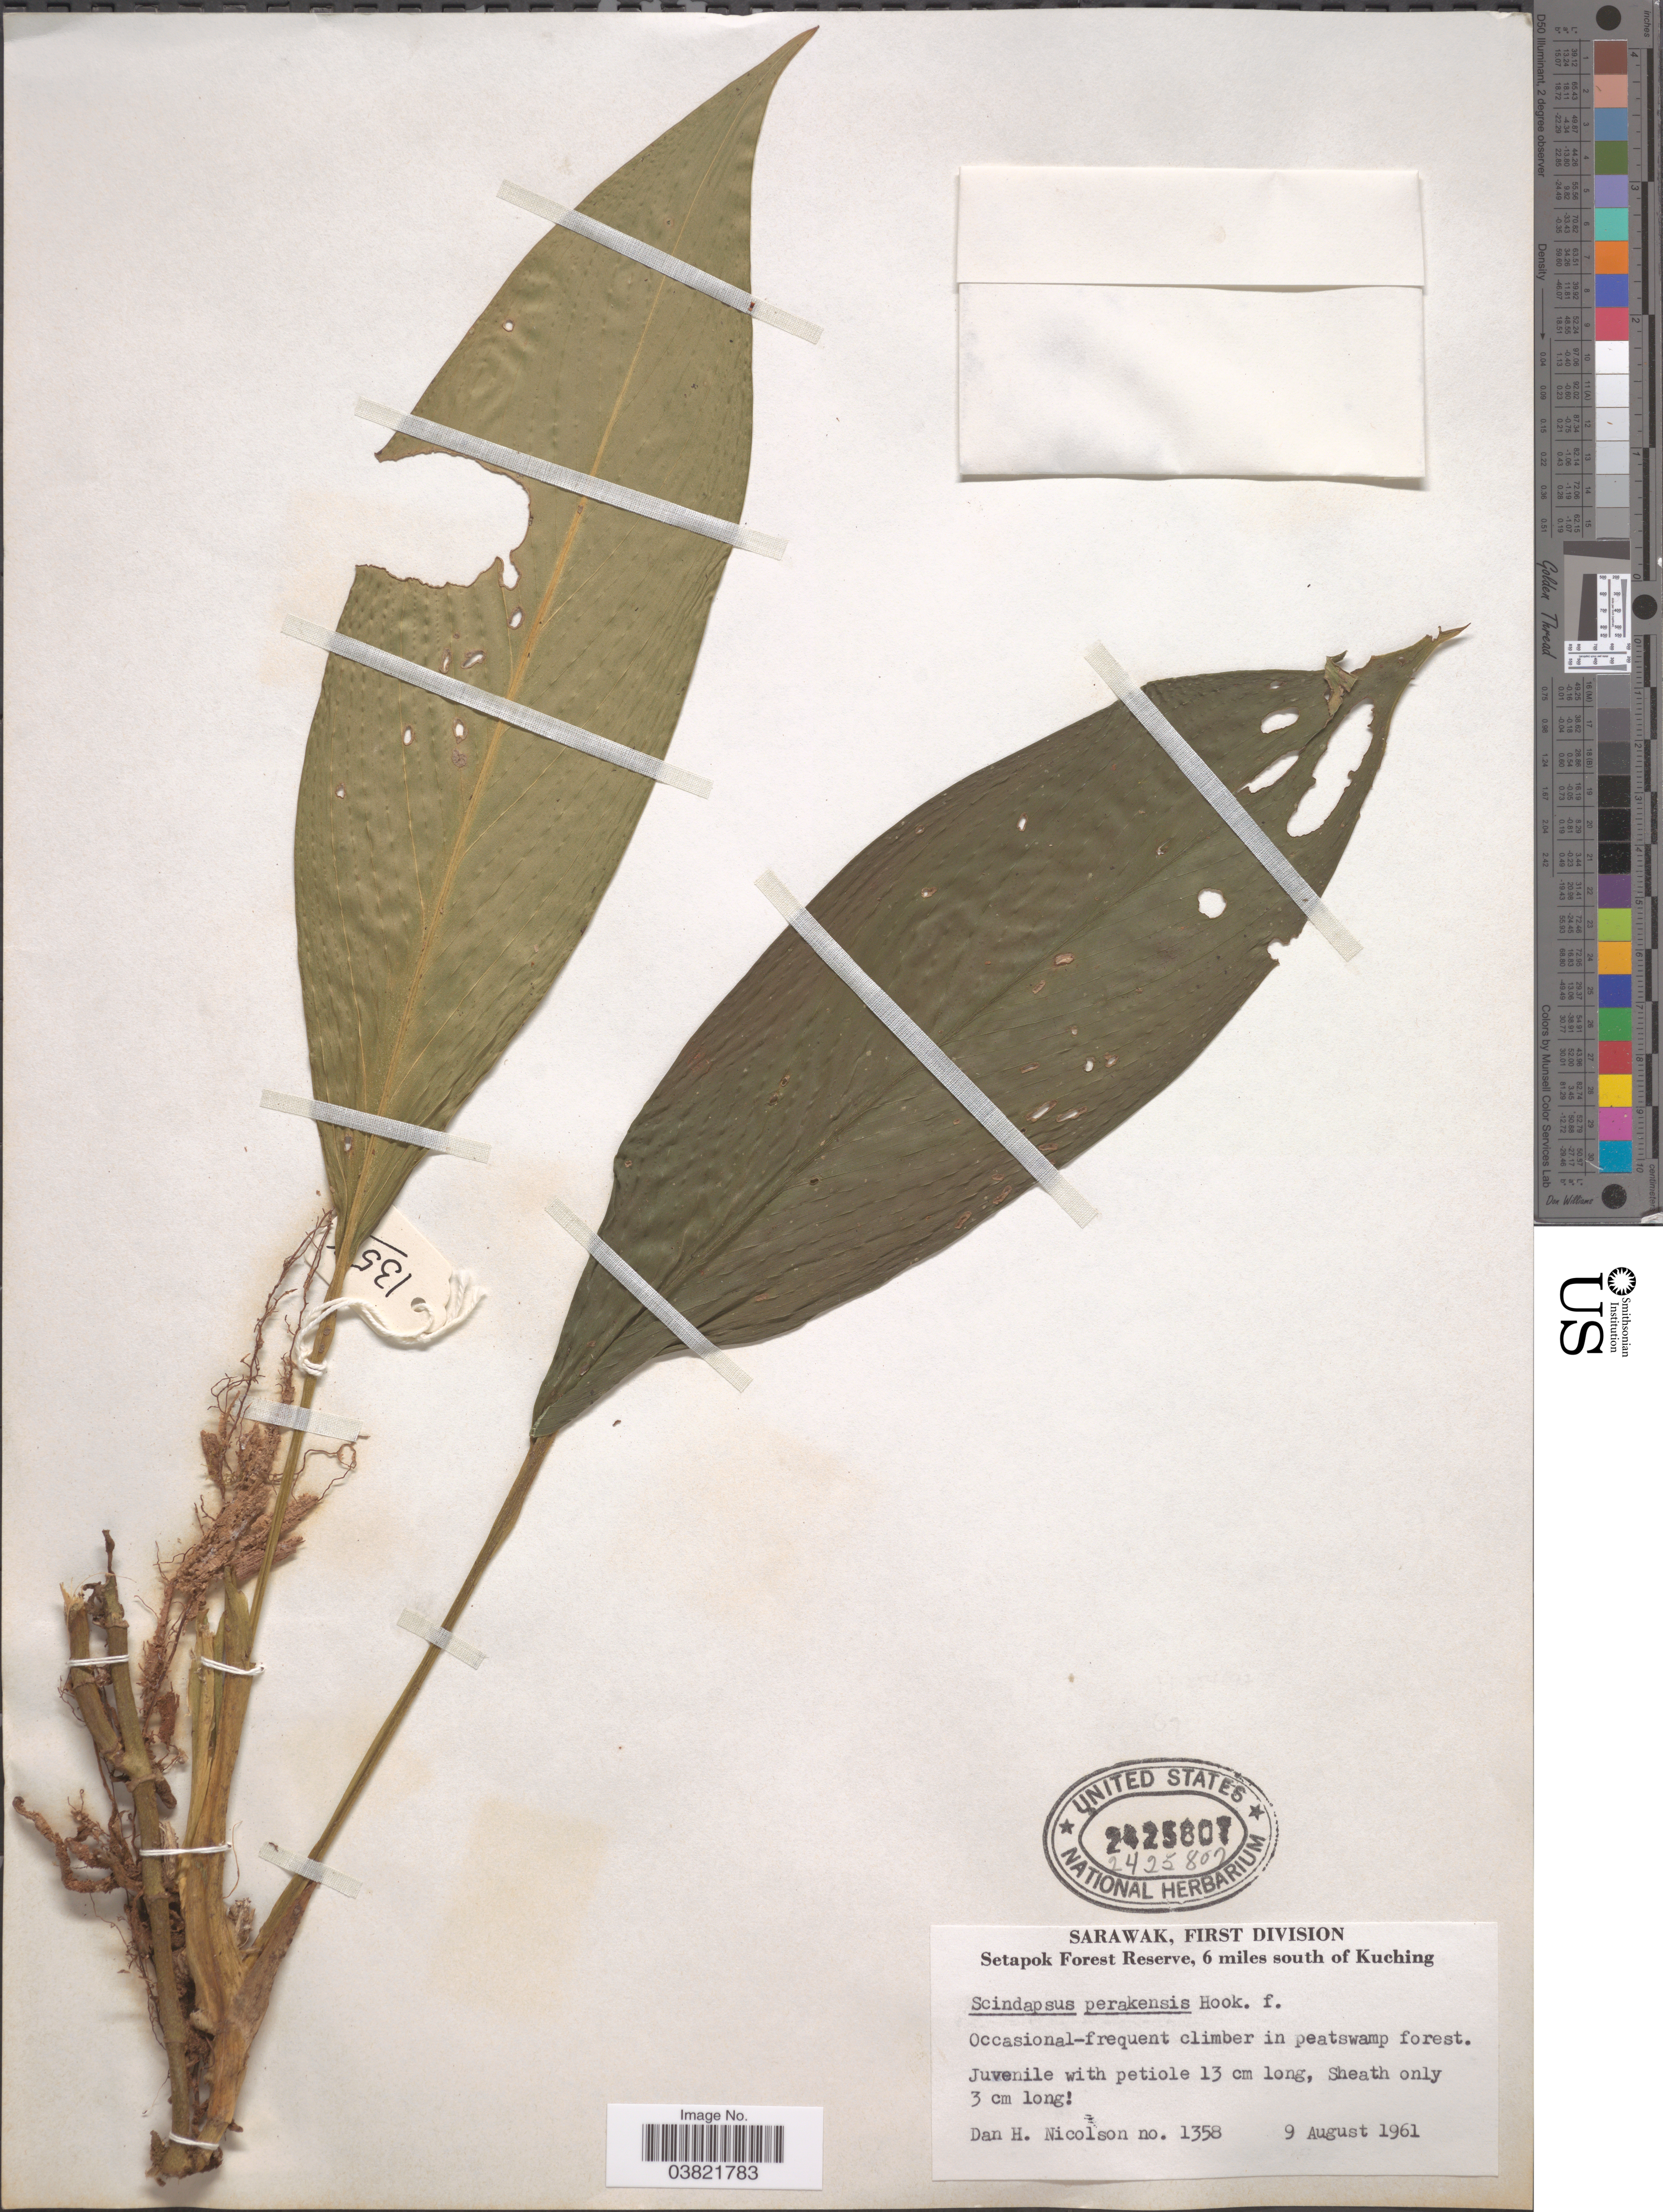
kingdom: Plantae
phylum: Tracheophyta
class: Liliopsida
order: Alismatales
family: Araceae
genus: Scindapsus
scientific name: Scindapsus perakensis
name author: Hook. f.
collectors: D. H. Nicolson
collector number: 1358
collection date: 1961-08-09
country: Malaysia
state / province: Sarawak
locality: First Division. Setapok Forest Reserve, 6 miles south of Kuching.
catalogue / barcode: US 2425807